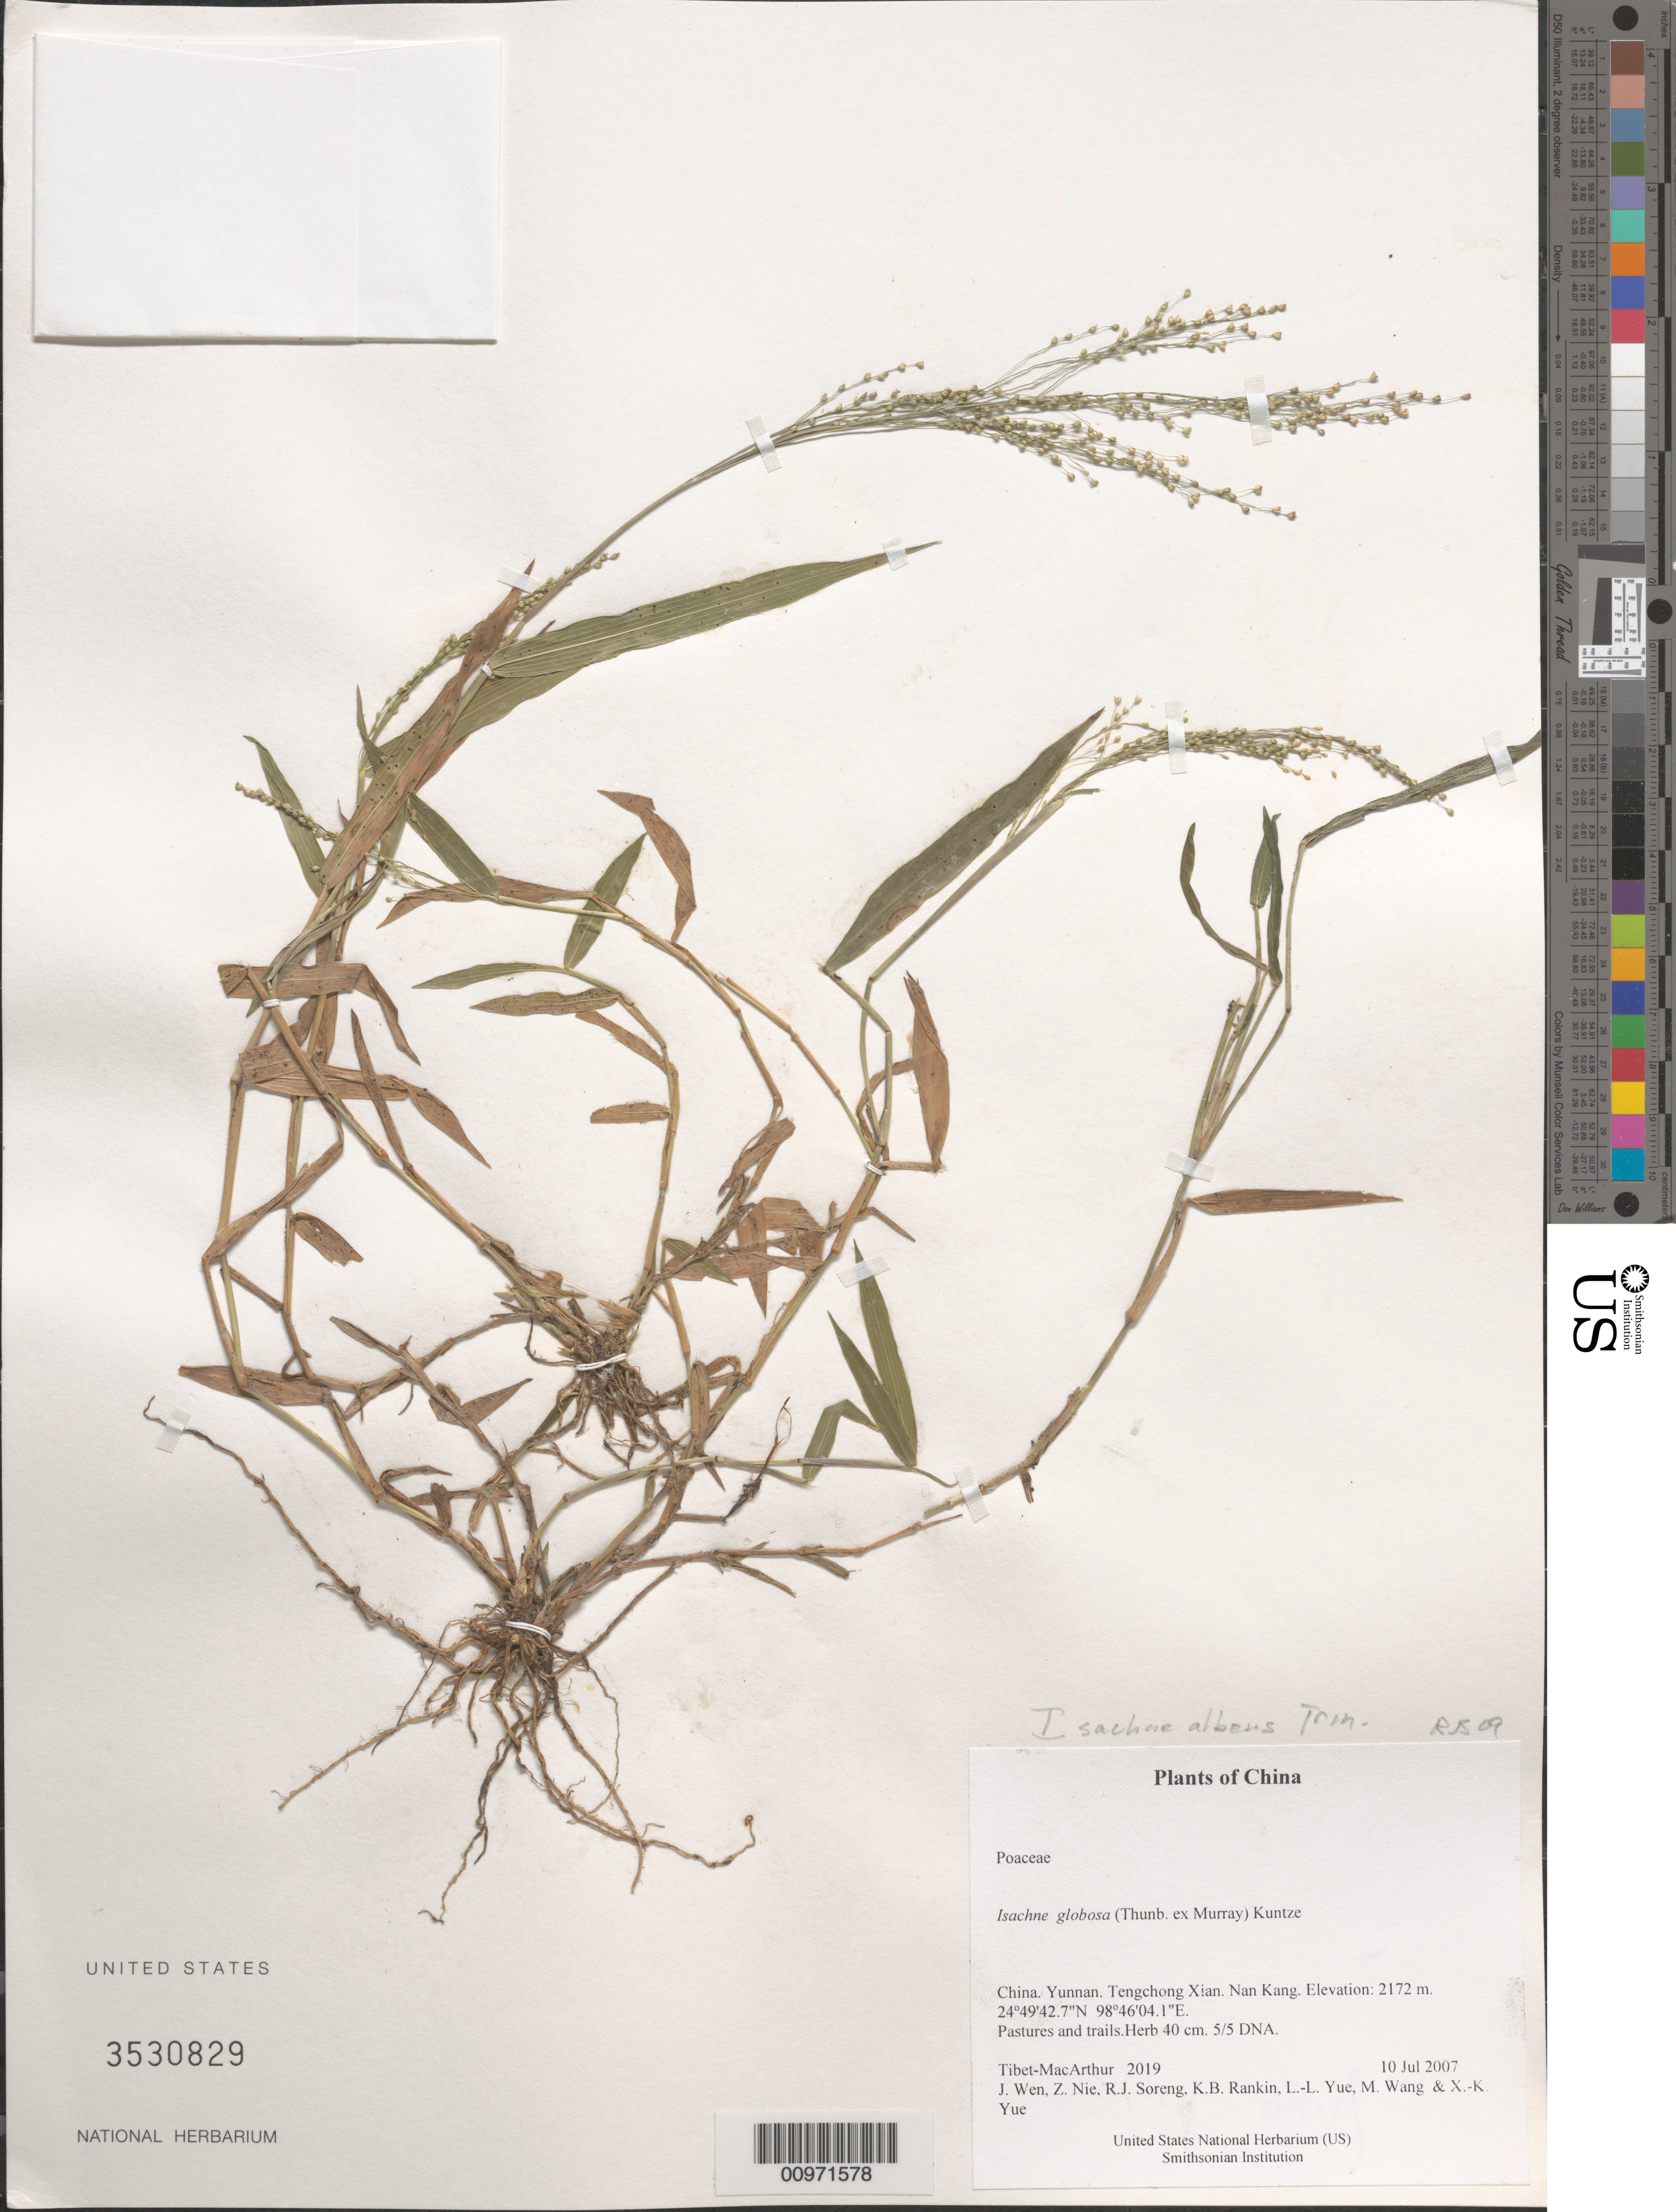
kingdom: Plantae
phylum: Tracheophyta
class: Liliopsida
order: Poales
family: Poaceae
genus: Isachne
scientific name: Isachne albens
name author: Trin.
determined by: Soreng, Robert J., Research Associate (BOT), Smithsonian Institution - National Museum of Natural History (UNITED STATES)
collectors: Tibet-MacArthur, J. Wen, Z. Nie, R. J. Soreng, K. Rankin, L. Yue, M. Wang & X. Yue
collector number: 2019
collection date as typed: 10 Jul 2007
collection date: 2007-07-10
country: China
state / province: Yunnan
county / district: Tengchong Xian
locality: Nan Kang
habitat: Pastures and trails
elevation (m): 2172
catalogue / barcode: US 3530829